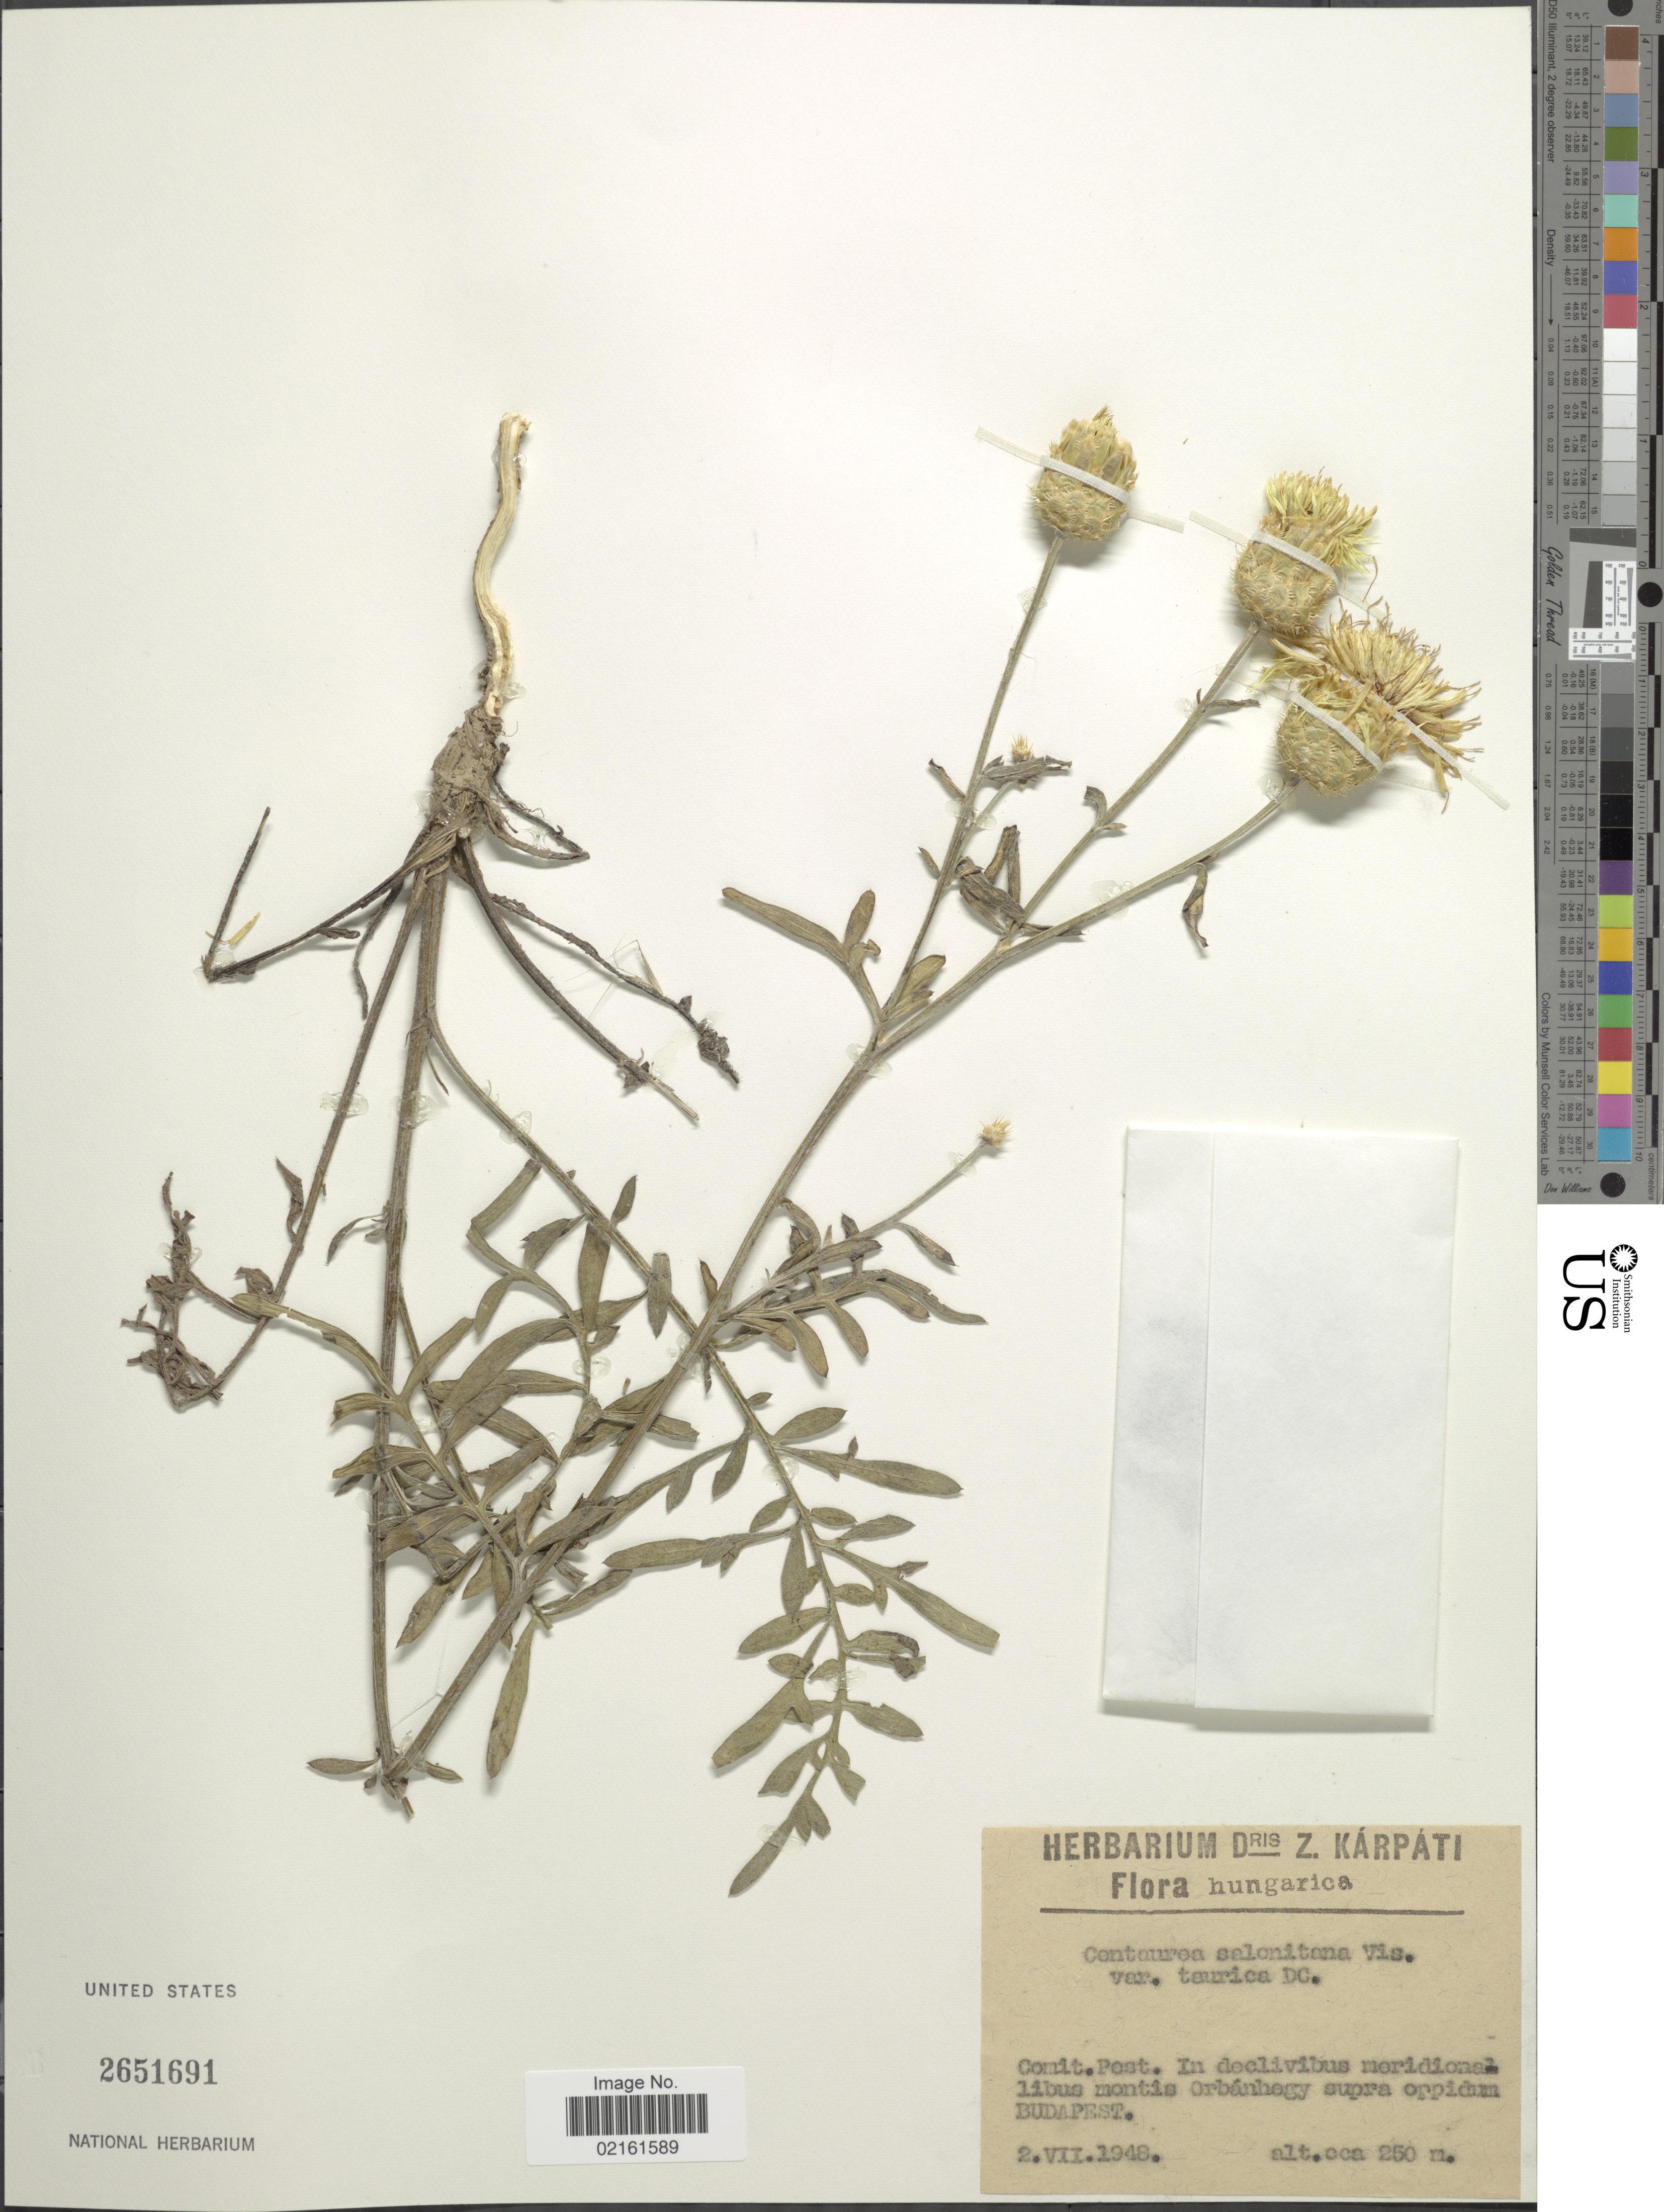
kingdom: Plantae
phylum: Tracheophyta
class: Magnoliopsida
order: Asterales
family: Asteraceae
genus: Centaurea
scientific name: Centaurea salonitana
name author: Vis.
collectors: ex herb. Dris Z. Karpati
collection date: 1948-07-02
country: Hungary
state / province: Budapest, Capital District of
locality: Comit. Pest. In declivibus meridionalibus montis Orbánhegy supra oppidum Budapest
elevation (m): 250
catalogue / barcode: US 2651691